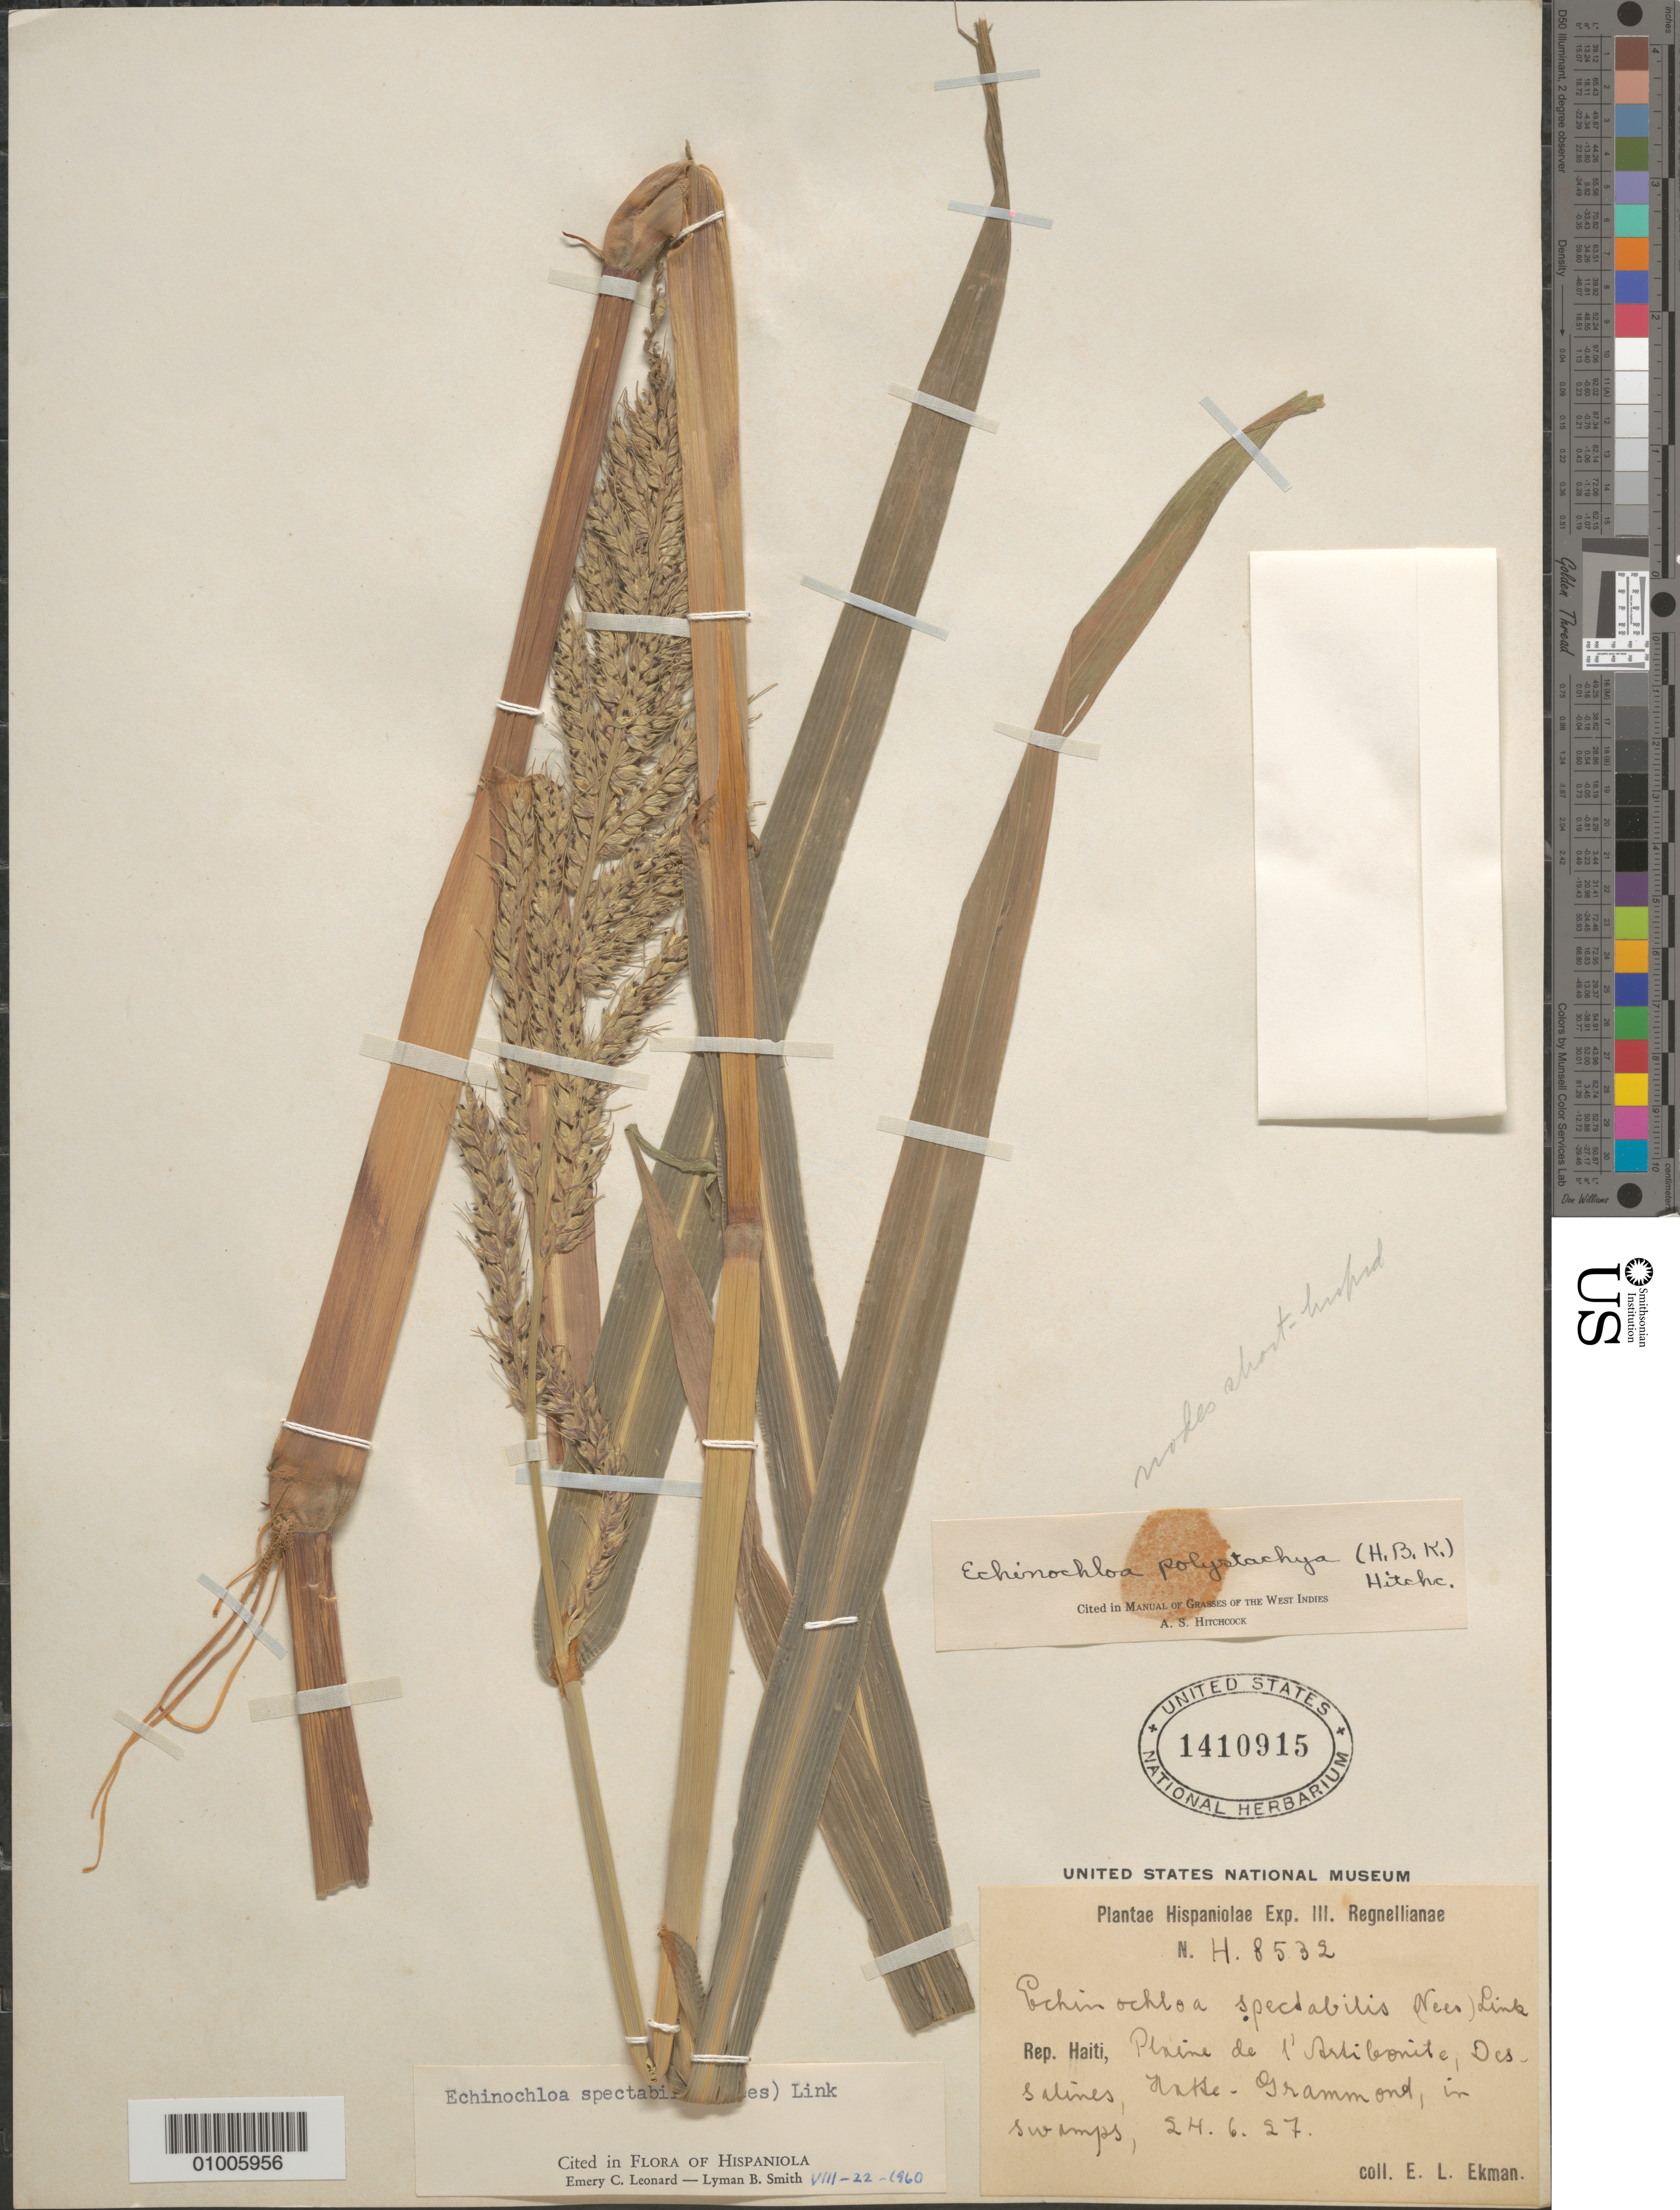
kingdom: Plantae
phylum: Tracheophyta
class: Liliopsida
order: Poales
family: Poaceae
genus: Echinochloa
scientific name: Echinochloa polystachya var. spectabilis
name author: (Nees ex Trin.) Mart. Crov.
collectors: E. L. Ekman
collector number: H 8532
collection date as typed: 24 Jun 1927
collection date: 1927-06-24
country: Haiti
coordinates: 0 N, 0 E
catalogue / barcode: US 1410915